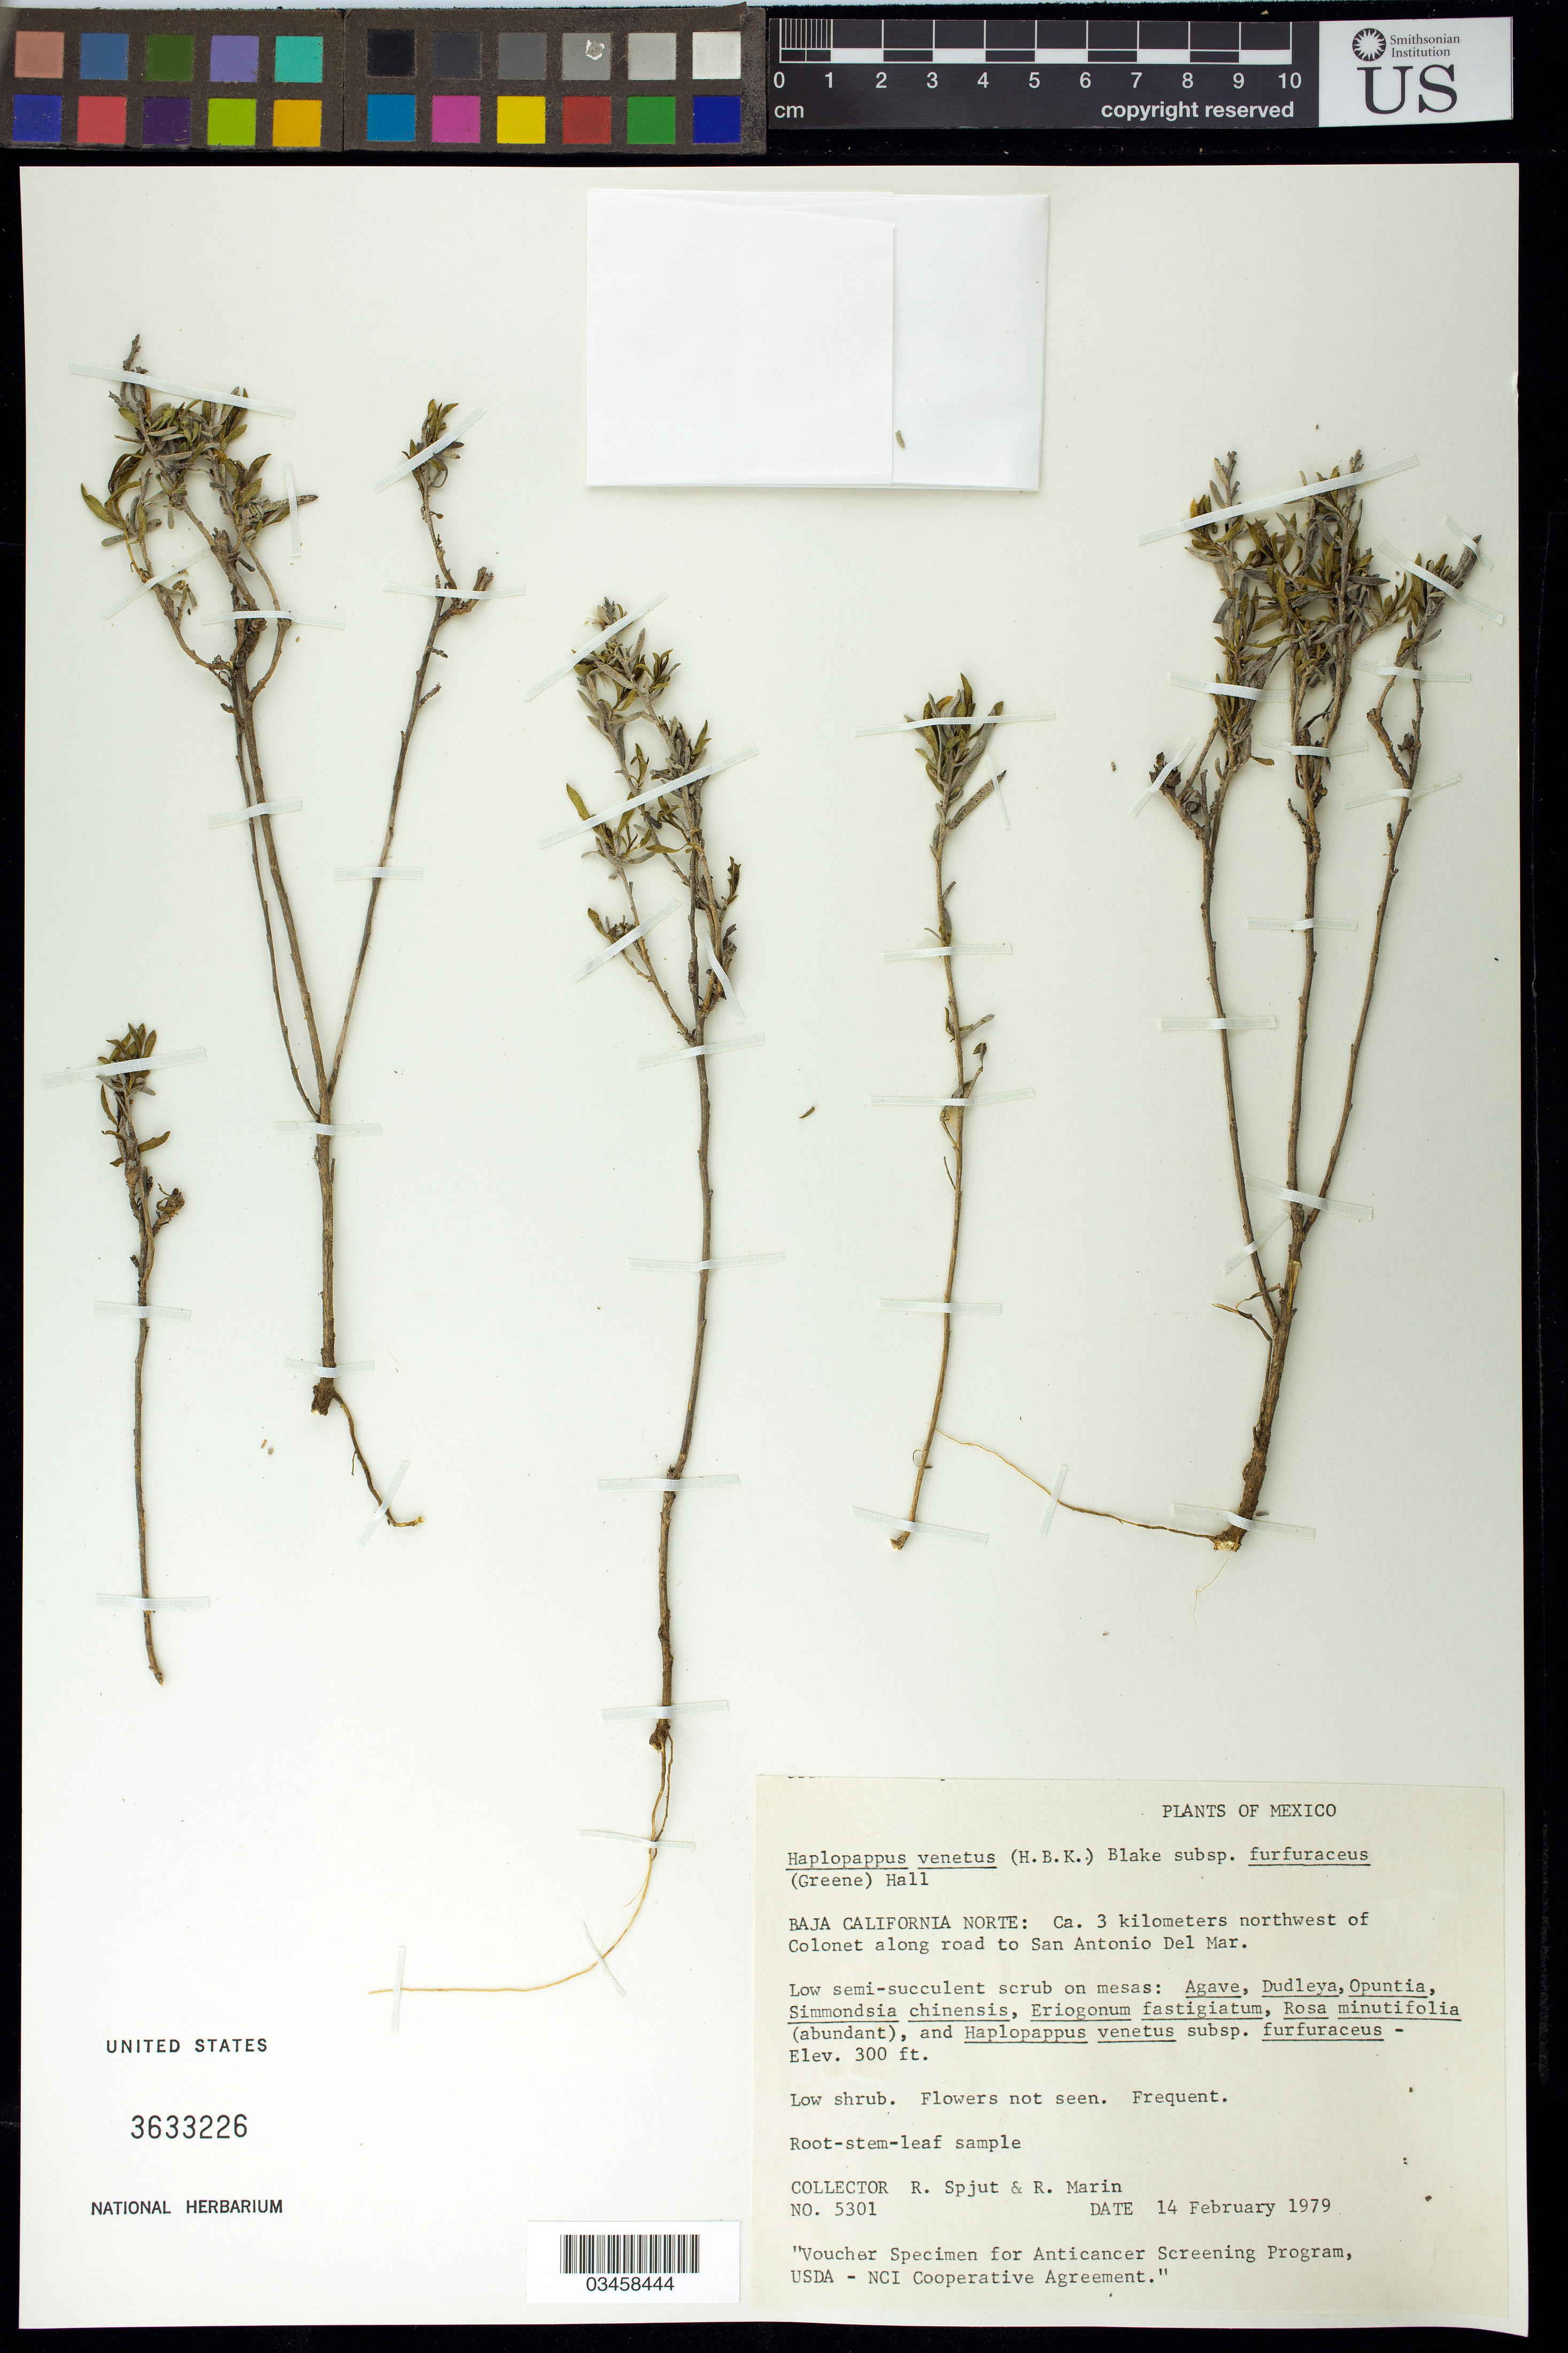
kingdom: Plantae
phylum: Tracheophyta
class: Magnoliopsida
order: Asterales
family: Asteraceae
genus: Haplopappus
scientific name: Haplopappus venetus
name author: (Kunth) S.F. Blake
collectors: R. Spjut & R. Marin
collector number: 5301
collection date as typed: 14 Feb 1979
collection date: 1979-02-14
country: Mexico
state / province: Baja California Norte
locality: ca. 3 km NW of Colonet along road to San Antonio Del Mar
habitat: Low semi-succulent scrub on mesas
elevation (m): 300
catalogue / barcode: US 3633226